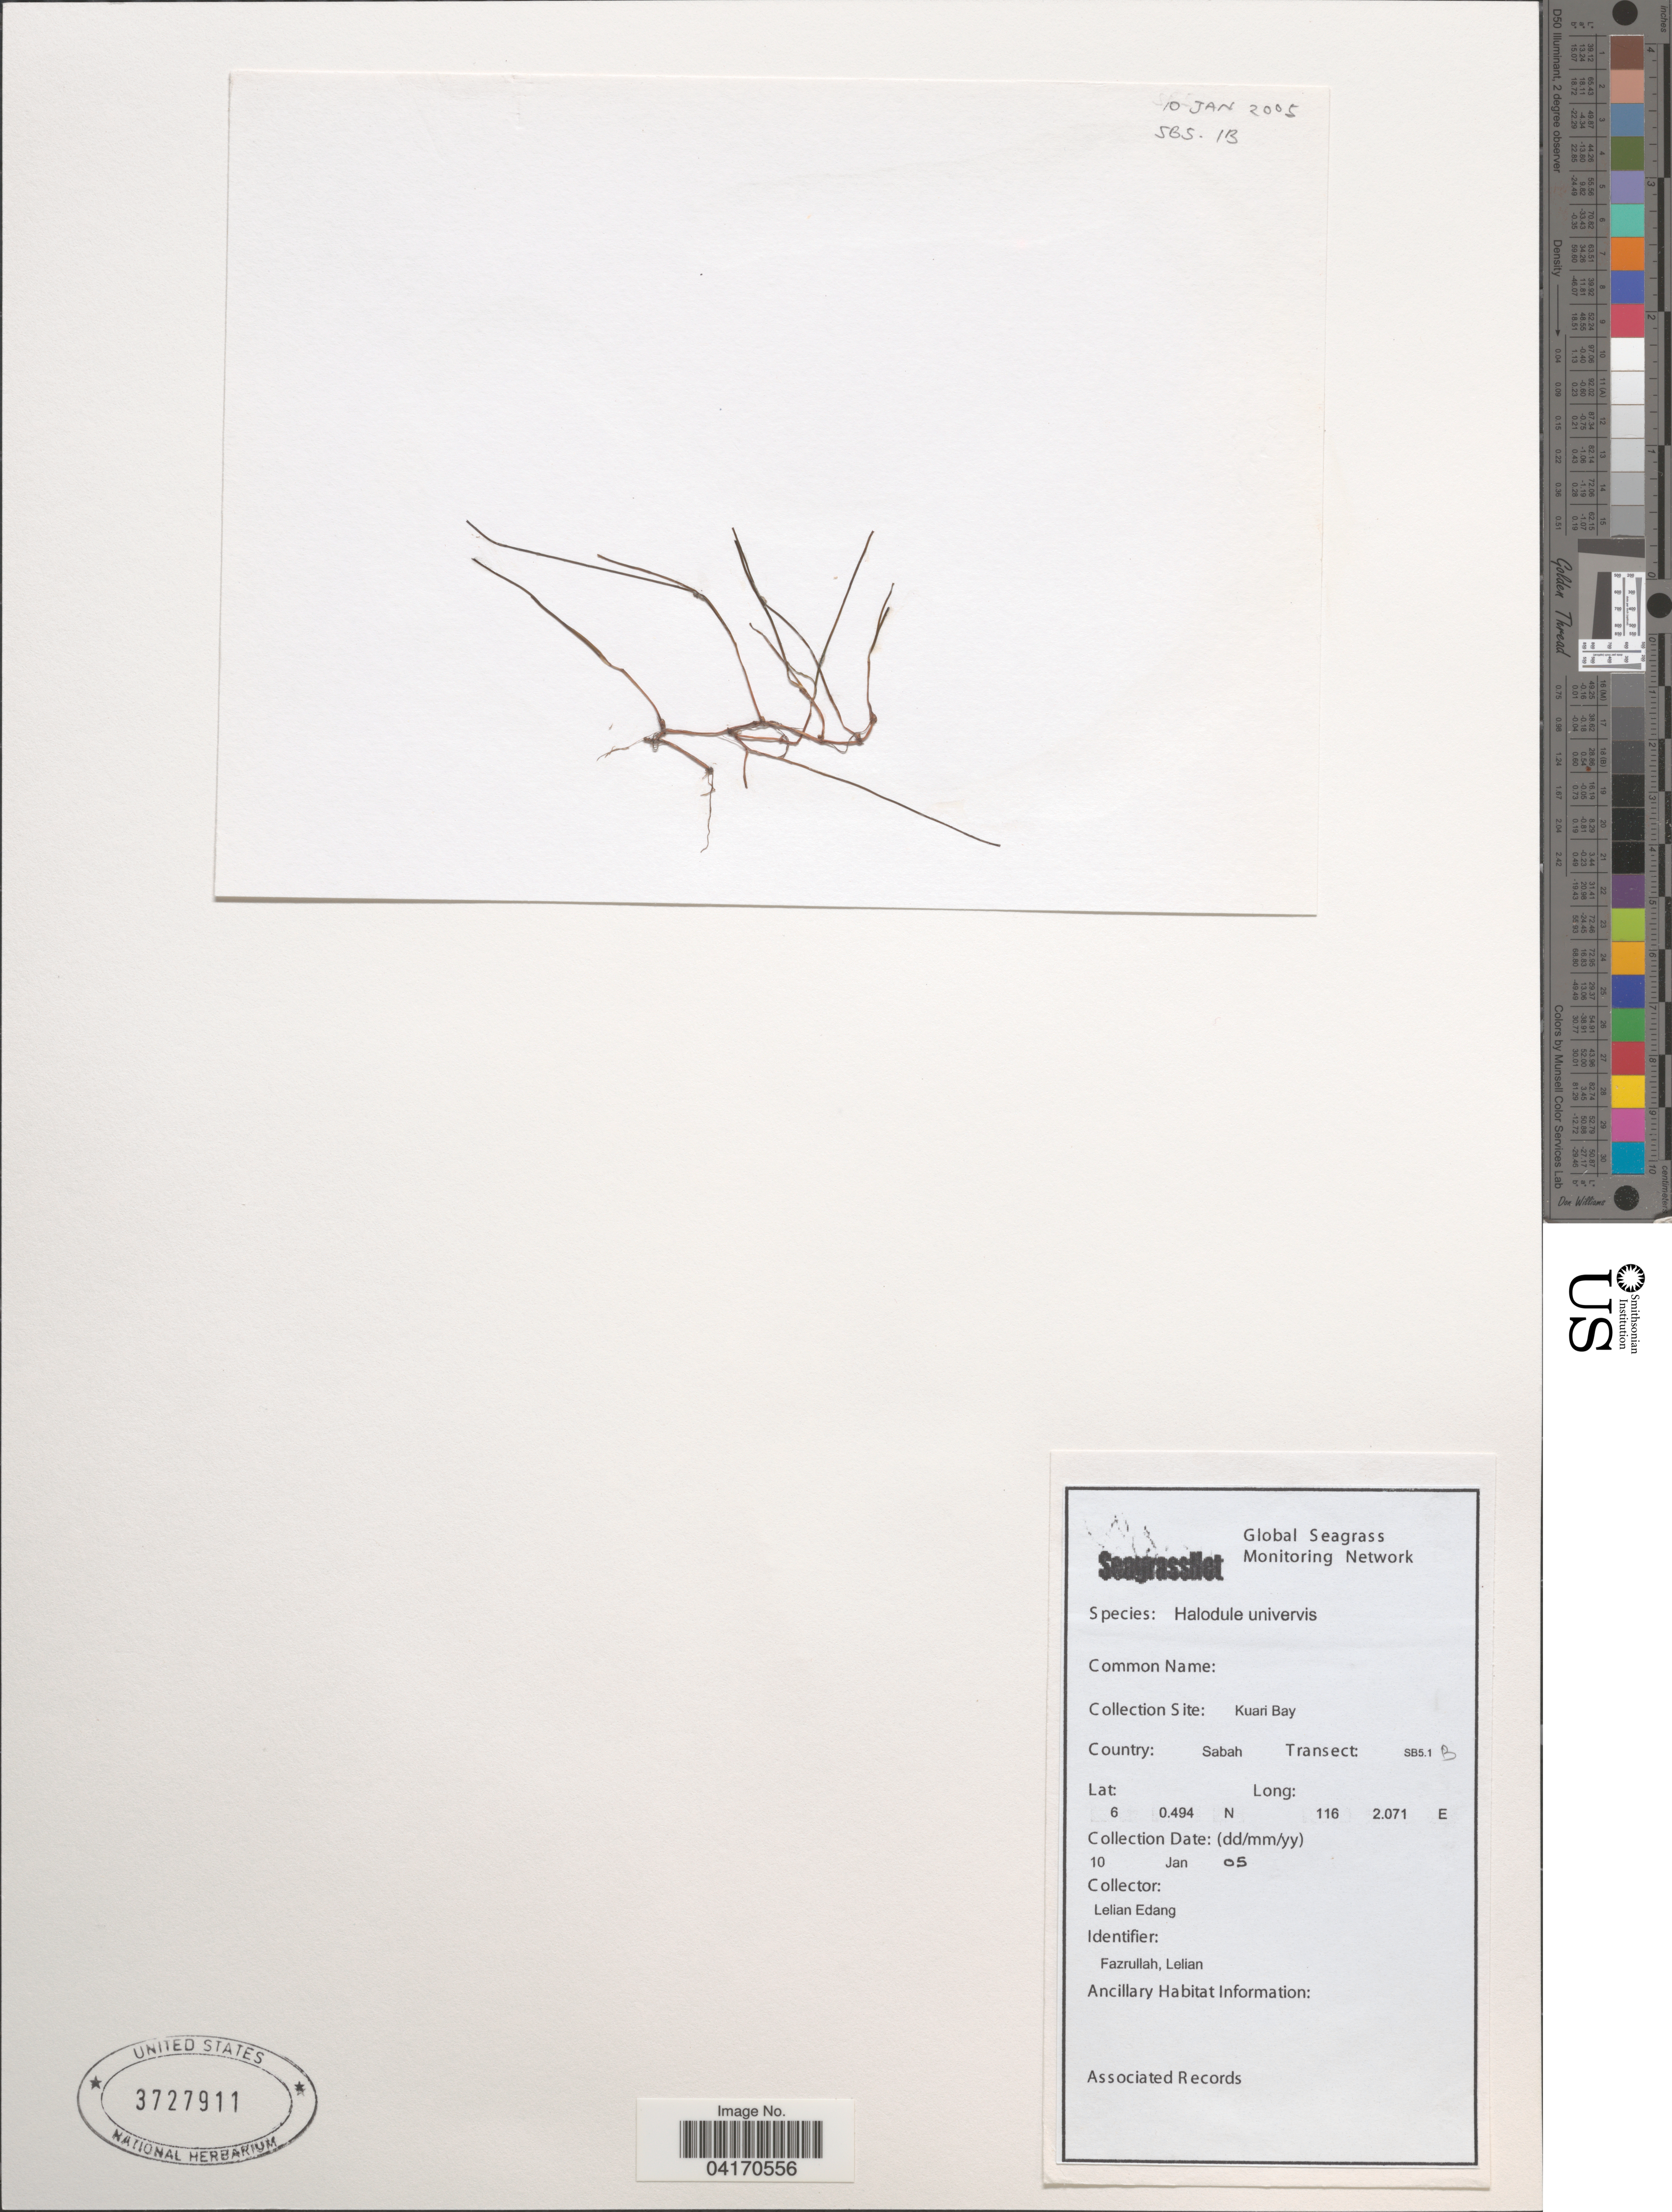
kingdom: Plantae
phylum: Tracheophyta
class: Liliopsida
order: Alismatales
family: Cymodoceaceae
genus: Halodule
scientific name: Halodule uninervis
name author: (Forssk.) Asch.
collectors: L. Edang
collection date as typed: Transcribed d/m/y: 10/1/5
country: Malaysia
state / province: Sabah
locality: Collection Site: Kuari Bay. Country: Sabah. Transect: SB5.1B.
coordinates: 6 0.494, 116 2.071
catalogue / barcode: US 3727911